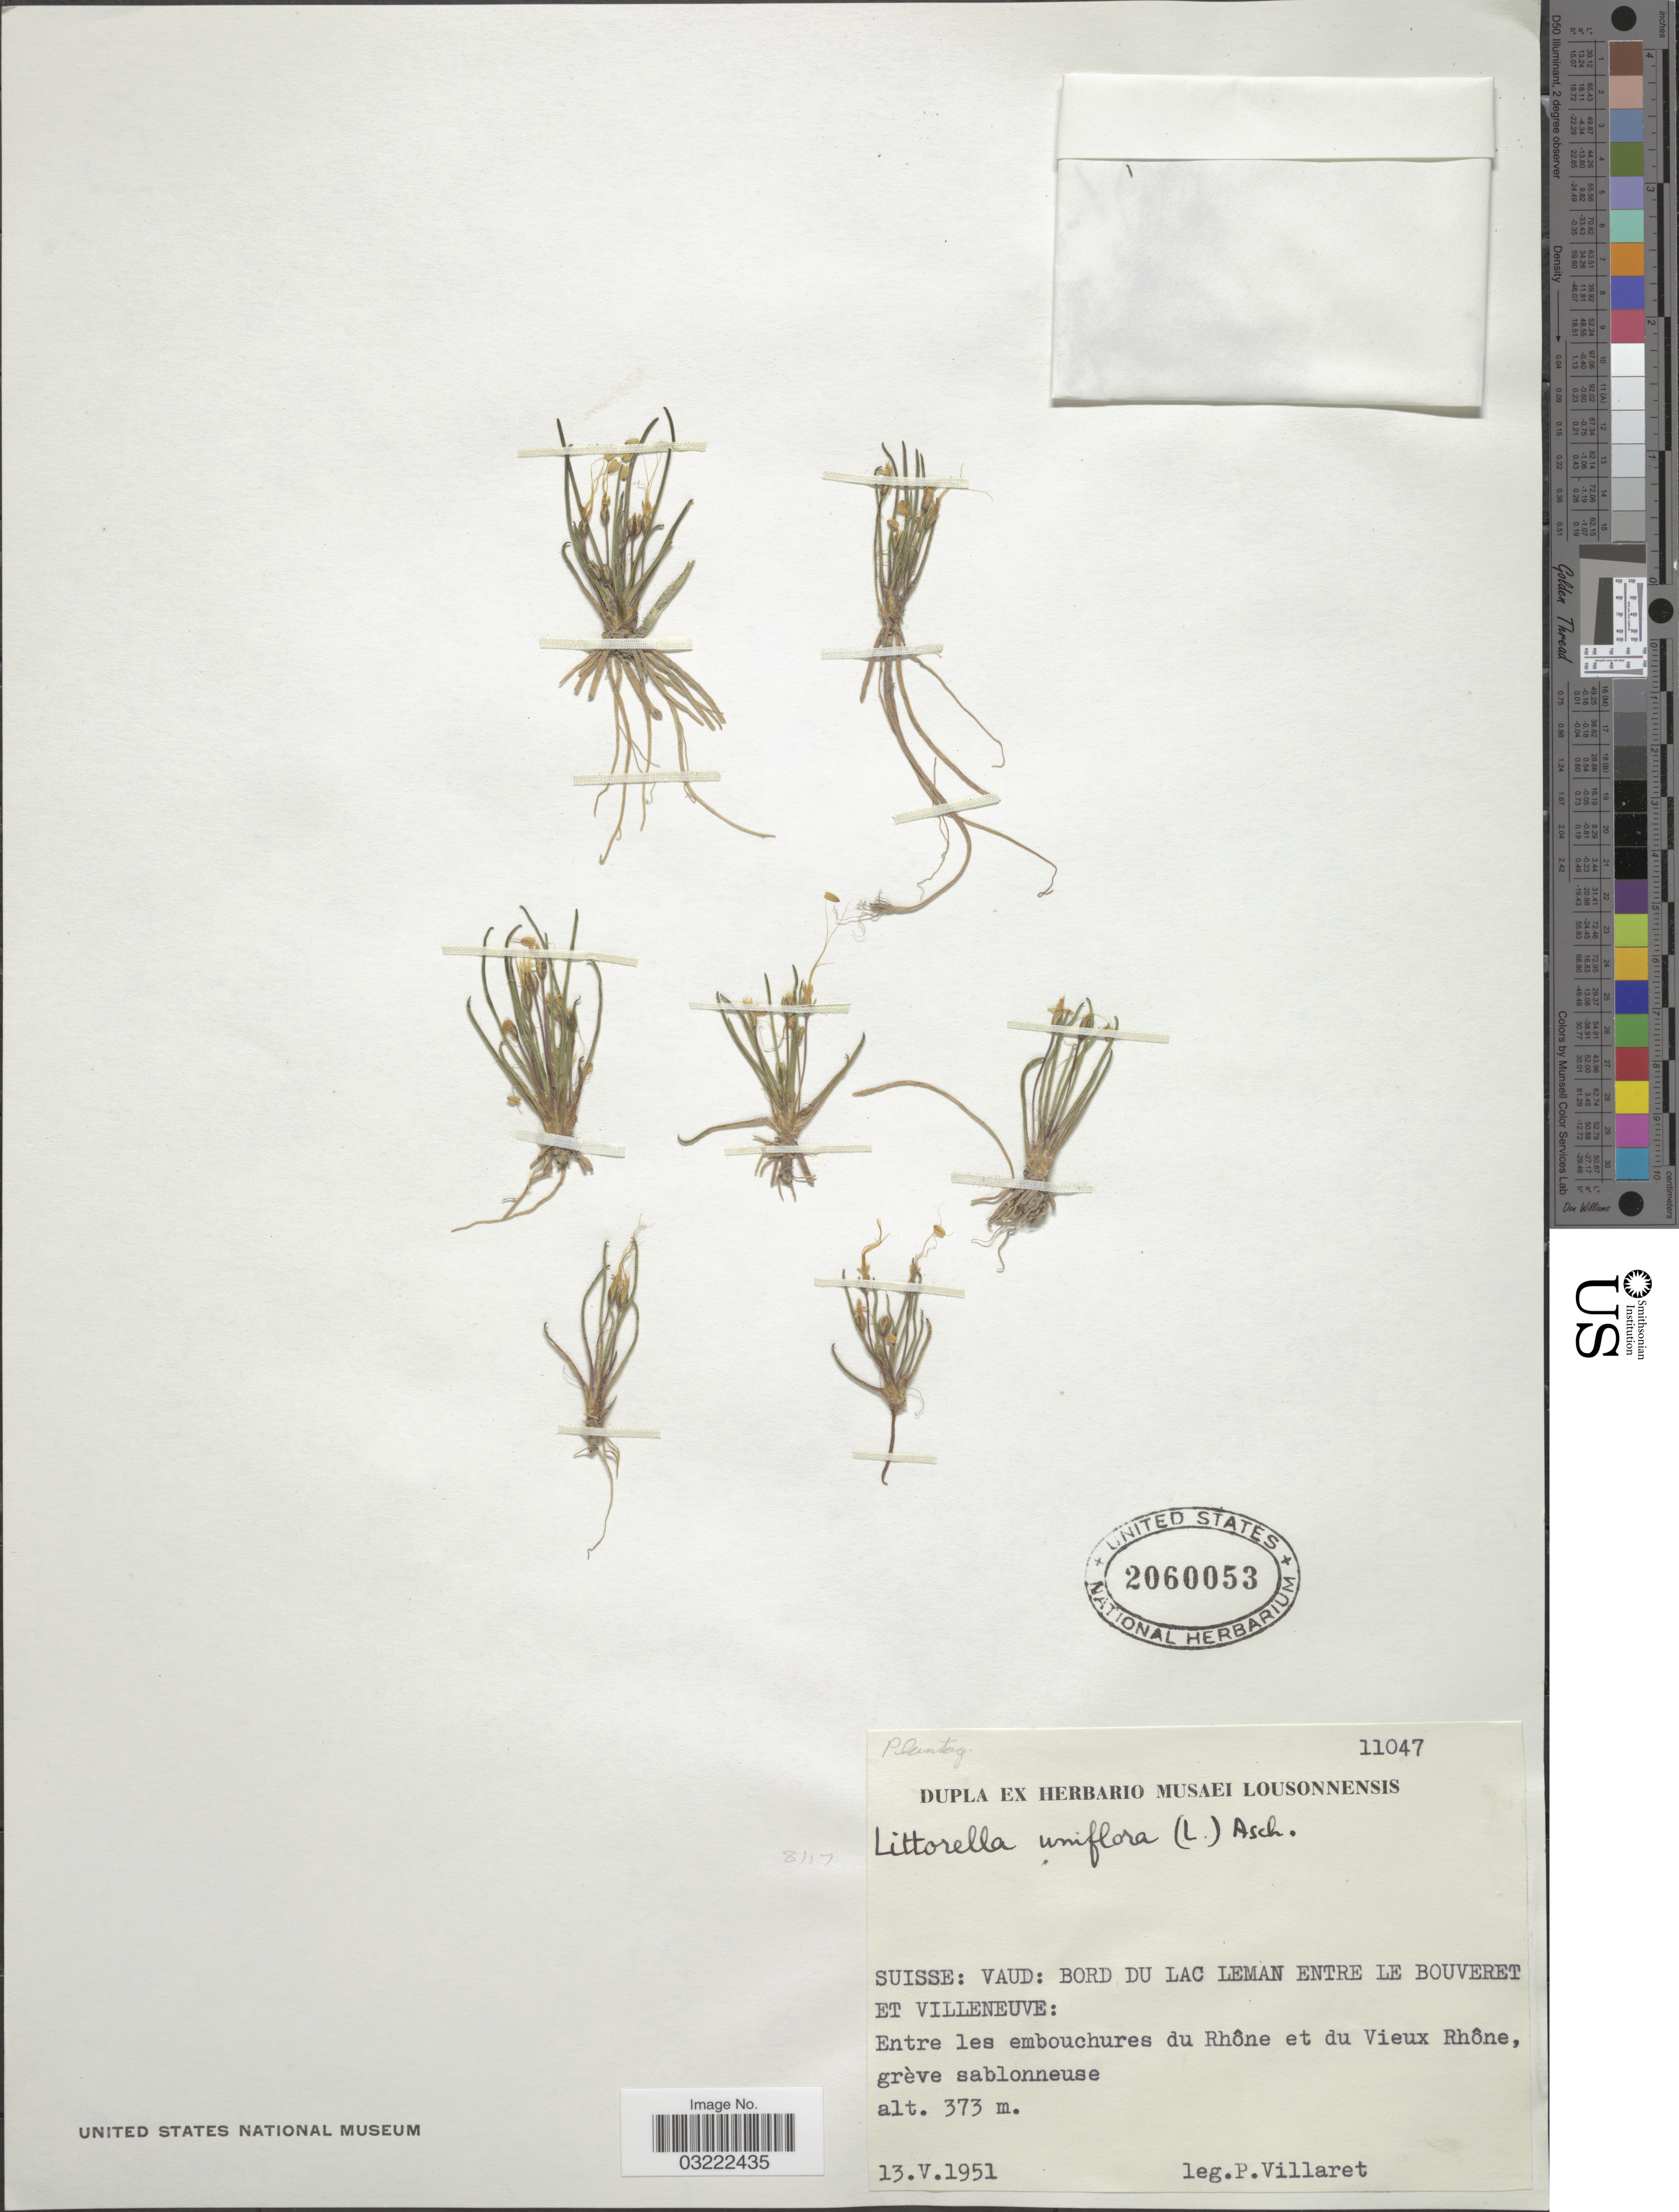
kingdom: Plantae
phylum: Tracheophyta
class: Magnoliopsida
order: Lamiales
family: Plantaginaceae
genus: Littorella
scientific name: Littorella uniflora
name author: (L.) Asch.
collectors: P. Villaret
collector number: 11047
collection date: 1951-05-13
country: Switzerland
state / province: Vaud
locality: Suisse: Bord du lac Leman entre Le Bouveret et Villeneuve: Entre les embouchures du Rhône et du Vieux Rhône.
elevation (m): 373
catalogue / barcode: US 2060053